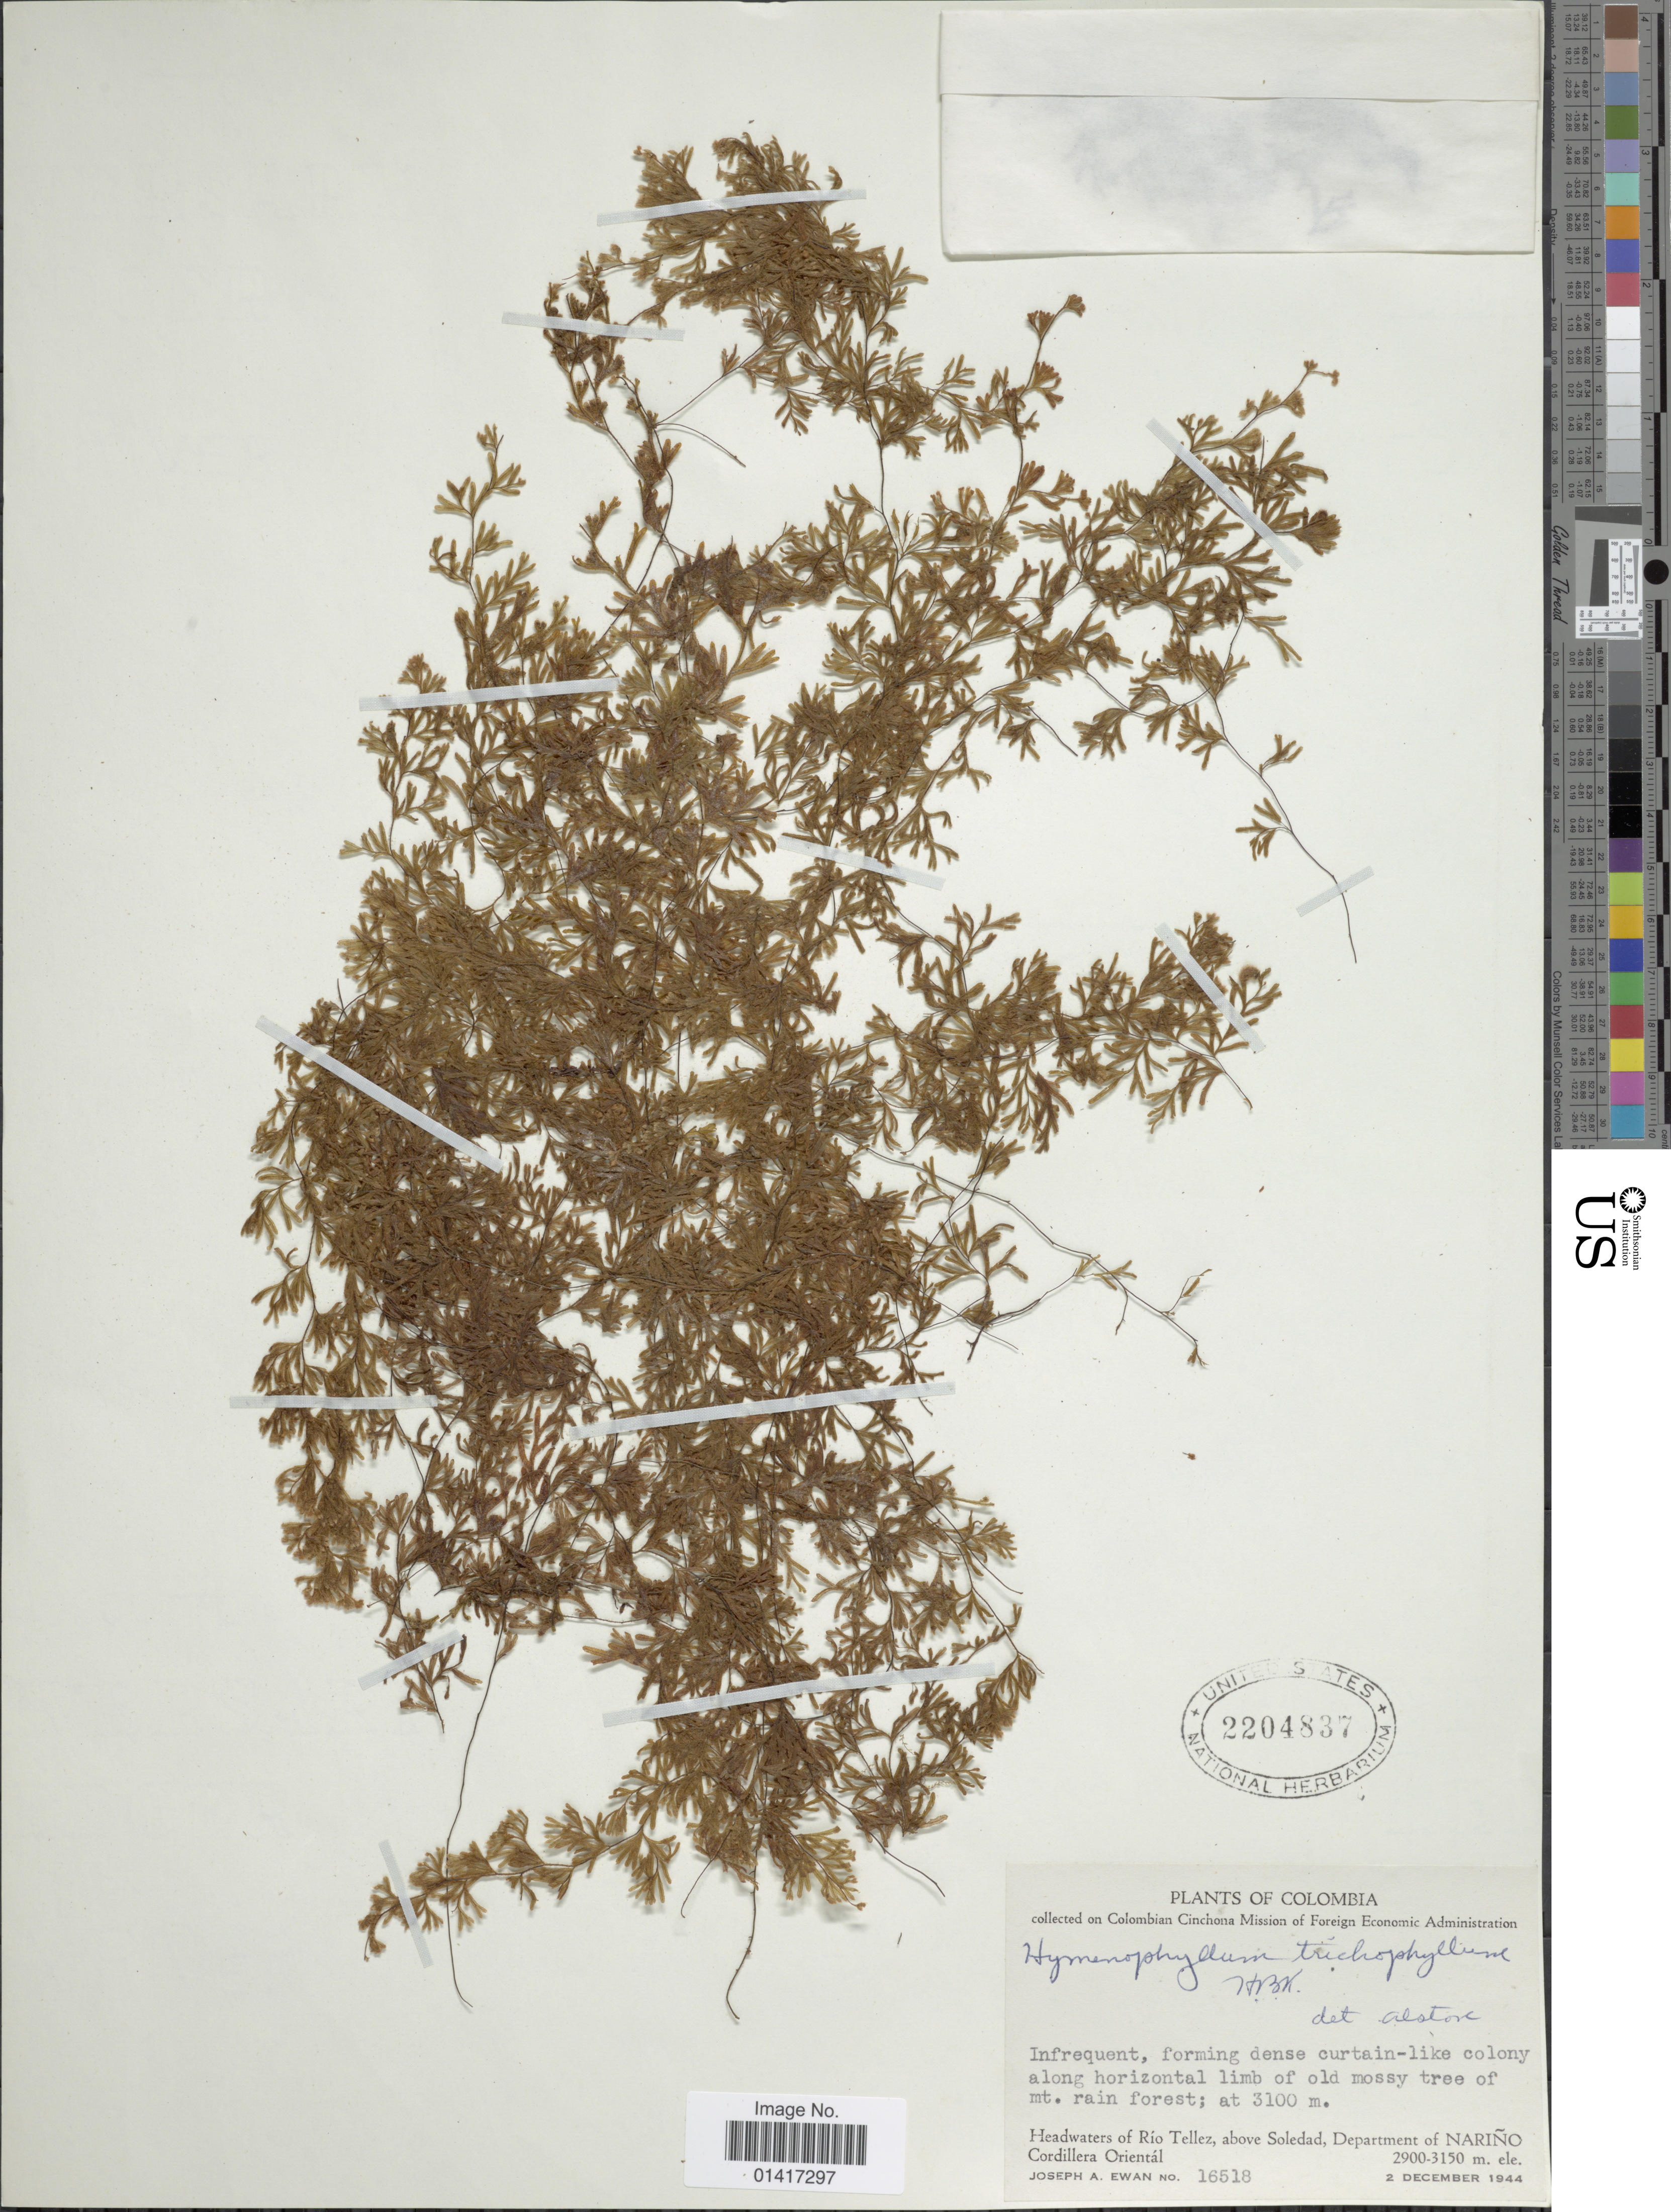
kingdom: Plantae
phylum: Tracheophyta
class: Polypodiopsida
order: Hymenophyllales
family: Hymenophyllaceae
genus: Hymenophyllum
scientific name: Hymenophyllum trichophyllum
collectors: J. A. Ewan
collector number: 16518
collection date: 1944-12-02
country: Colombia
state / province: Nariño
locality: Headwaters of Rio Tellez, above Soledad, Department of Narino, Cordillera Oriental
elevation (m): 3100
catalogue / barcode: US 2204837